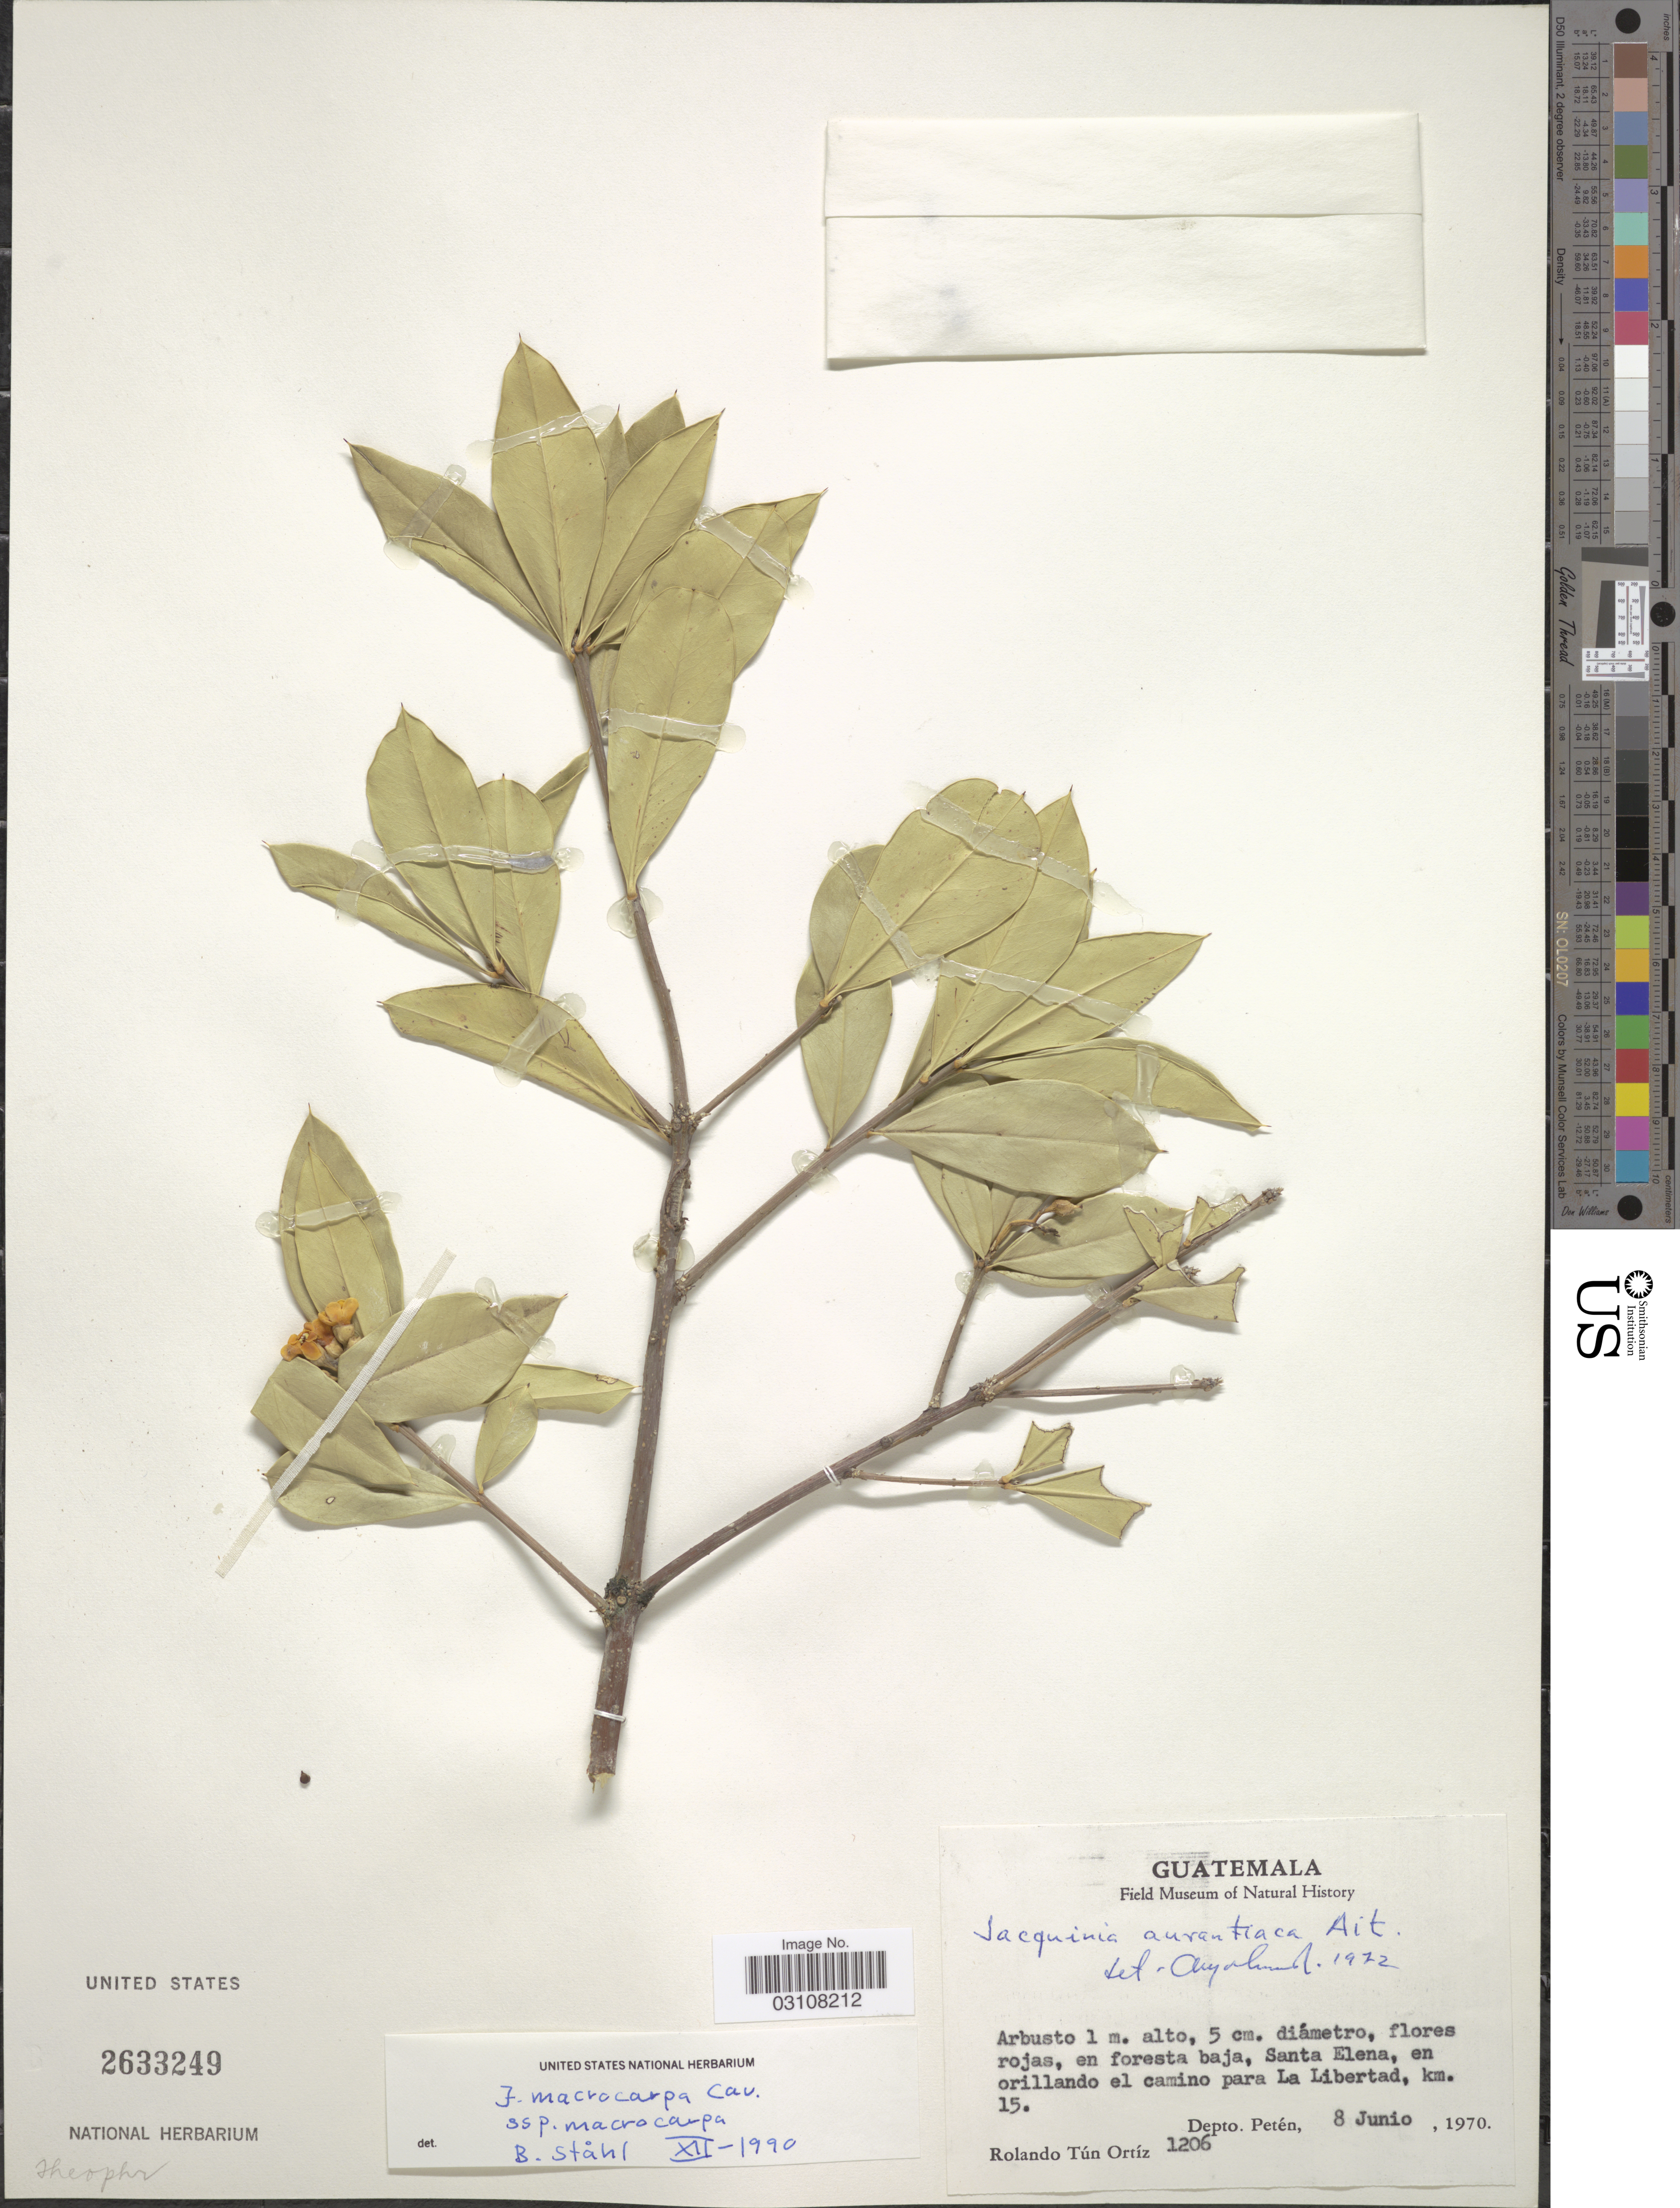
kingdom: Plantae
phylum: Tracheophyta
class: Magnoliopsida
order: Ericales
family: Primulaceae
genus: Jacquinia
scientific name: Jacquinia macrocarpa subsp. macrocarpa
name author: Cav.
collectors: R. Tún Ortíz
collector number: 1206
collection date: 1970-06-08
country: Guatemala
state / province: El Petén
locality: Santa Elena, en orillando el camino para La Libertad, km. 15. Depto. Petén.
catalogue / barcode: US 2633249